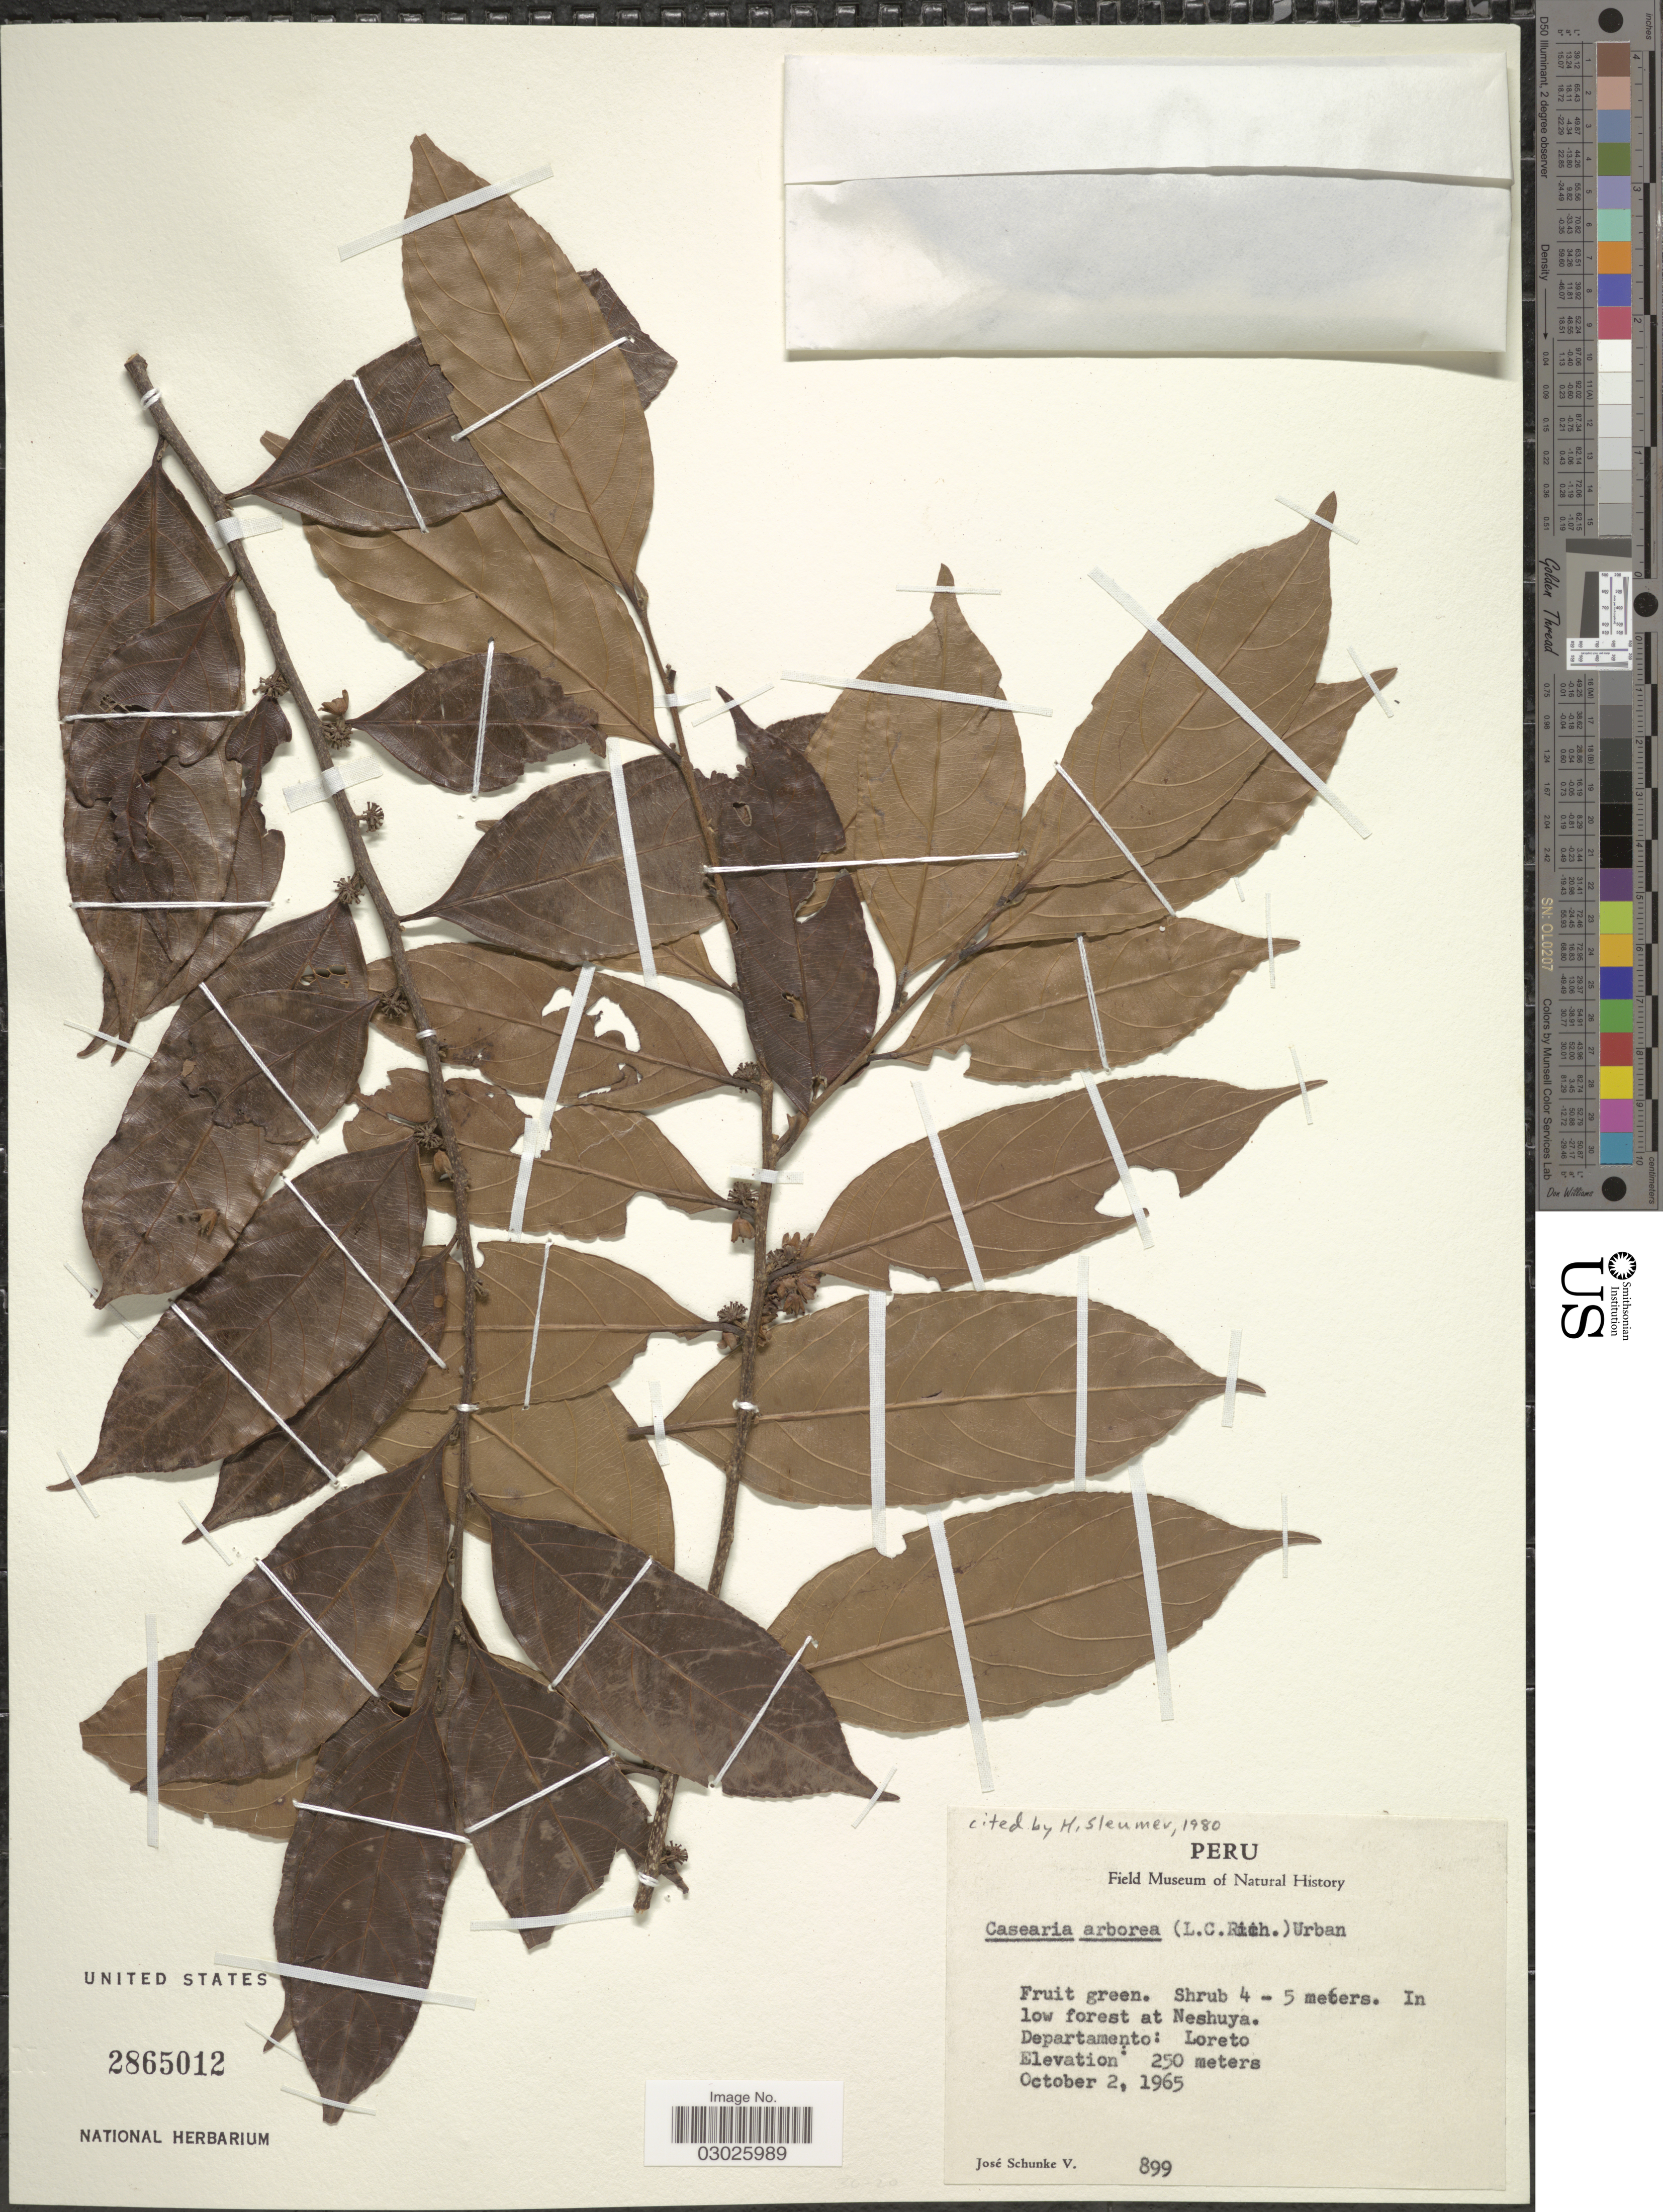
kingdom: Plantae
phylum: Tracheophyta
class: Magnoliopsida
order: Malpighiales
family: Salicaceae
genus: Casearia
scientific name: Casearia arborea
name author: (Rich.) Urb.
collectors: J. Schunke Vigo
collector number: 899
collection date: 1965-10-02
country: Peru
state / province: Loreto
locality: In low forest at Neshuya. Departamento: Loreto.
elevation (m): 250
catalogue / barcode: US 2865012